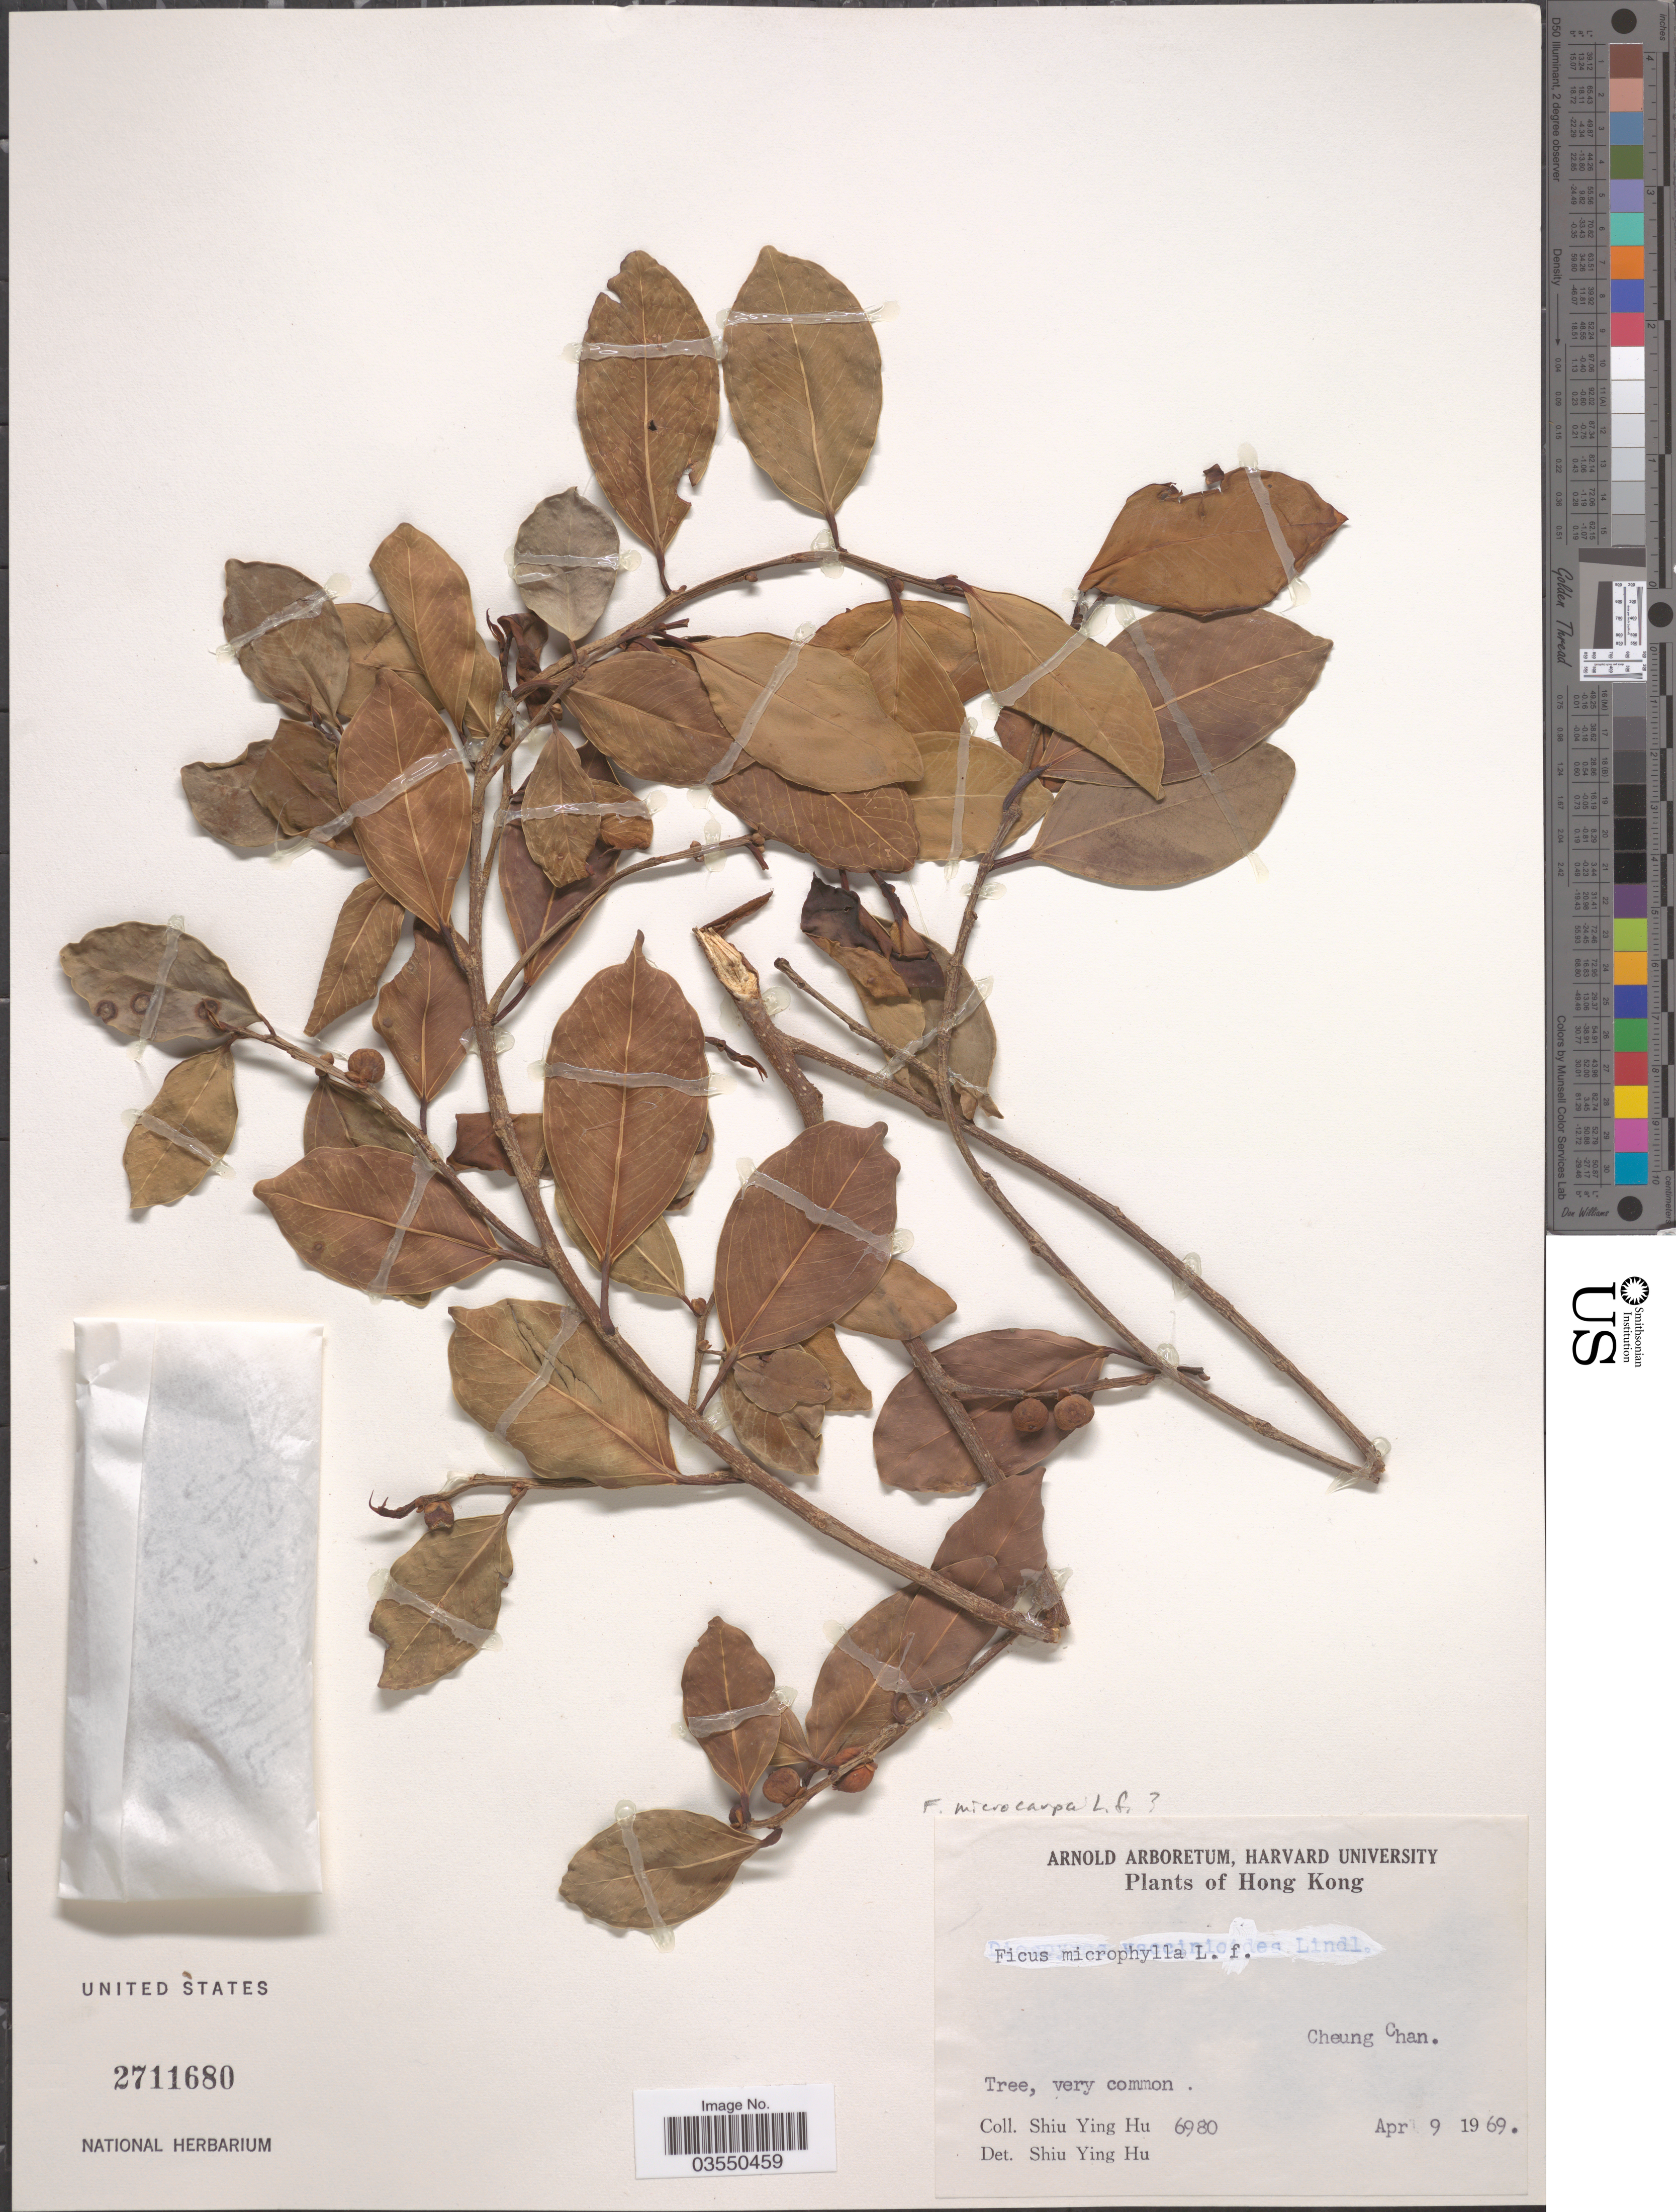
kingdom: Plantae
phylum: Tracheophyta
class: Magnoliopsida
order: Rosales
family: Moraceae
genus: Ficus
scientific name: Ficus microcarpa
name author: L. f.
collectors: S. Y. Hu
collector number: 6980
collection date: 1969-04-09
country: China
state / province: Hong Kong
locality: Cheung Chan.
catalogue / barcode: US 2711680